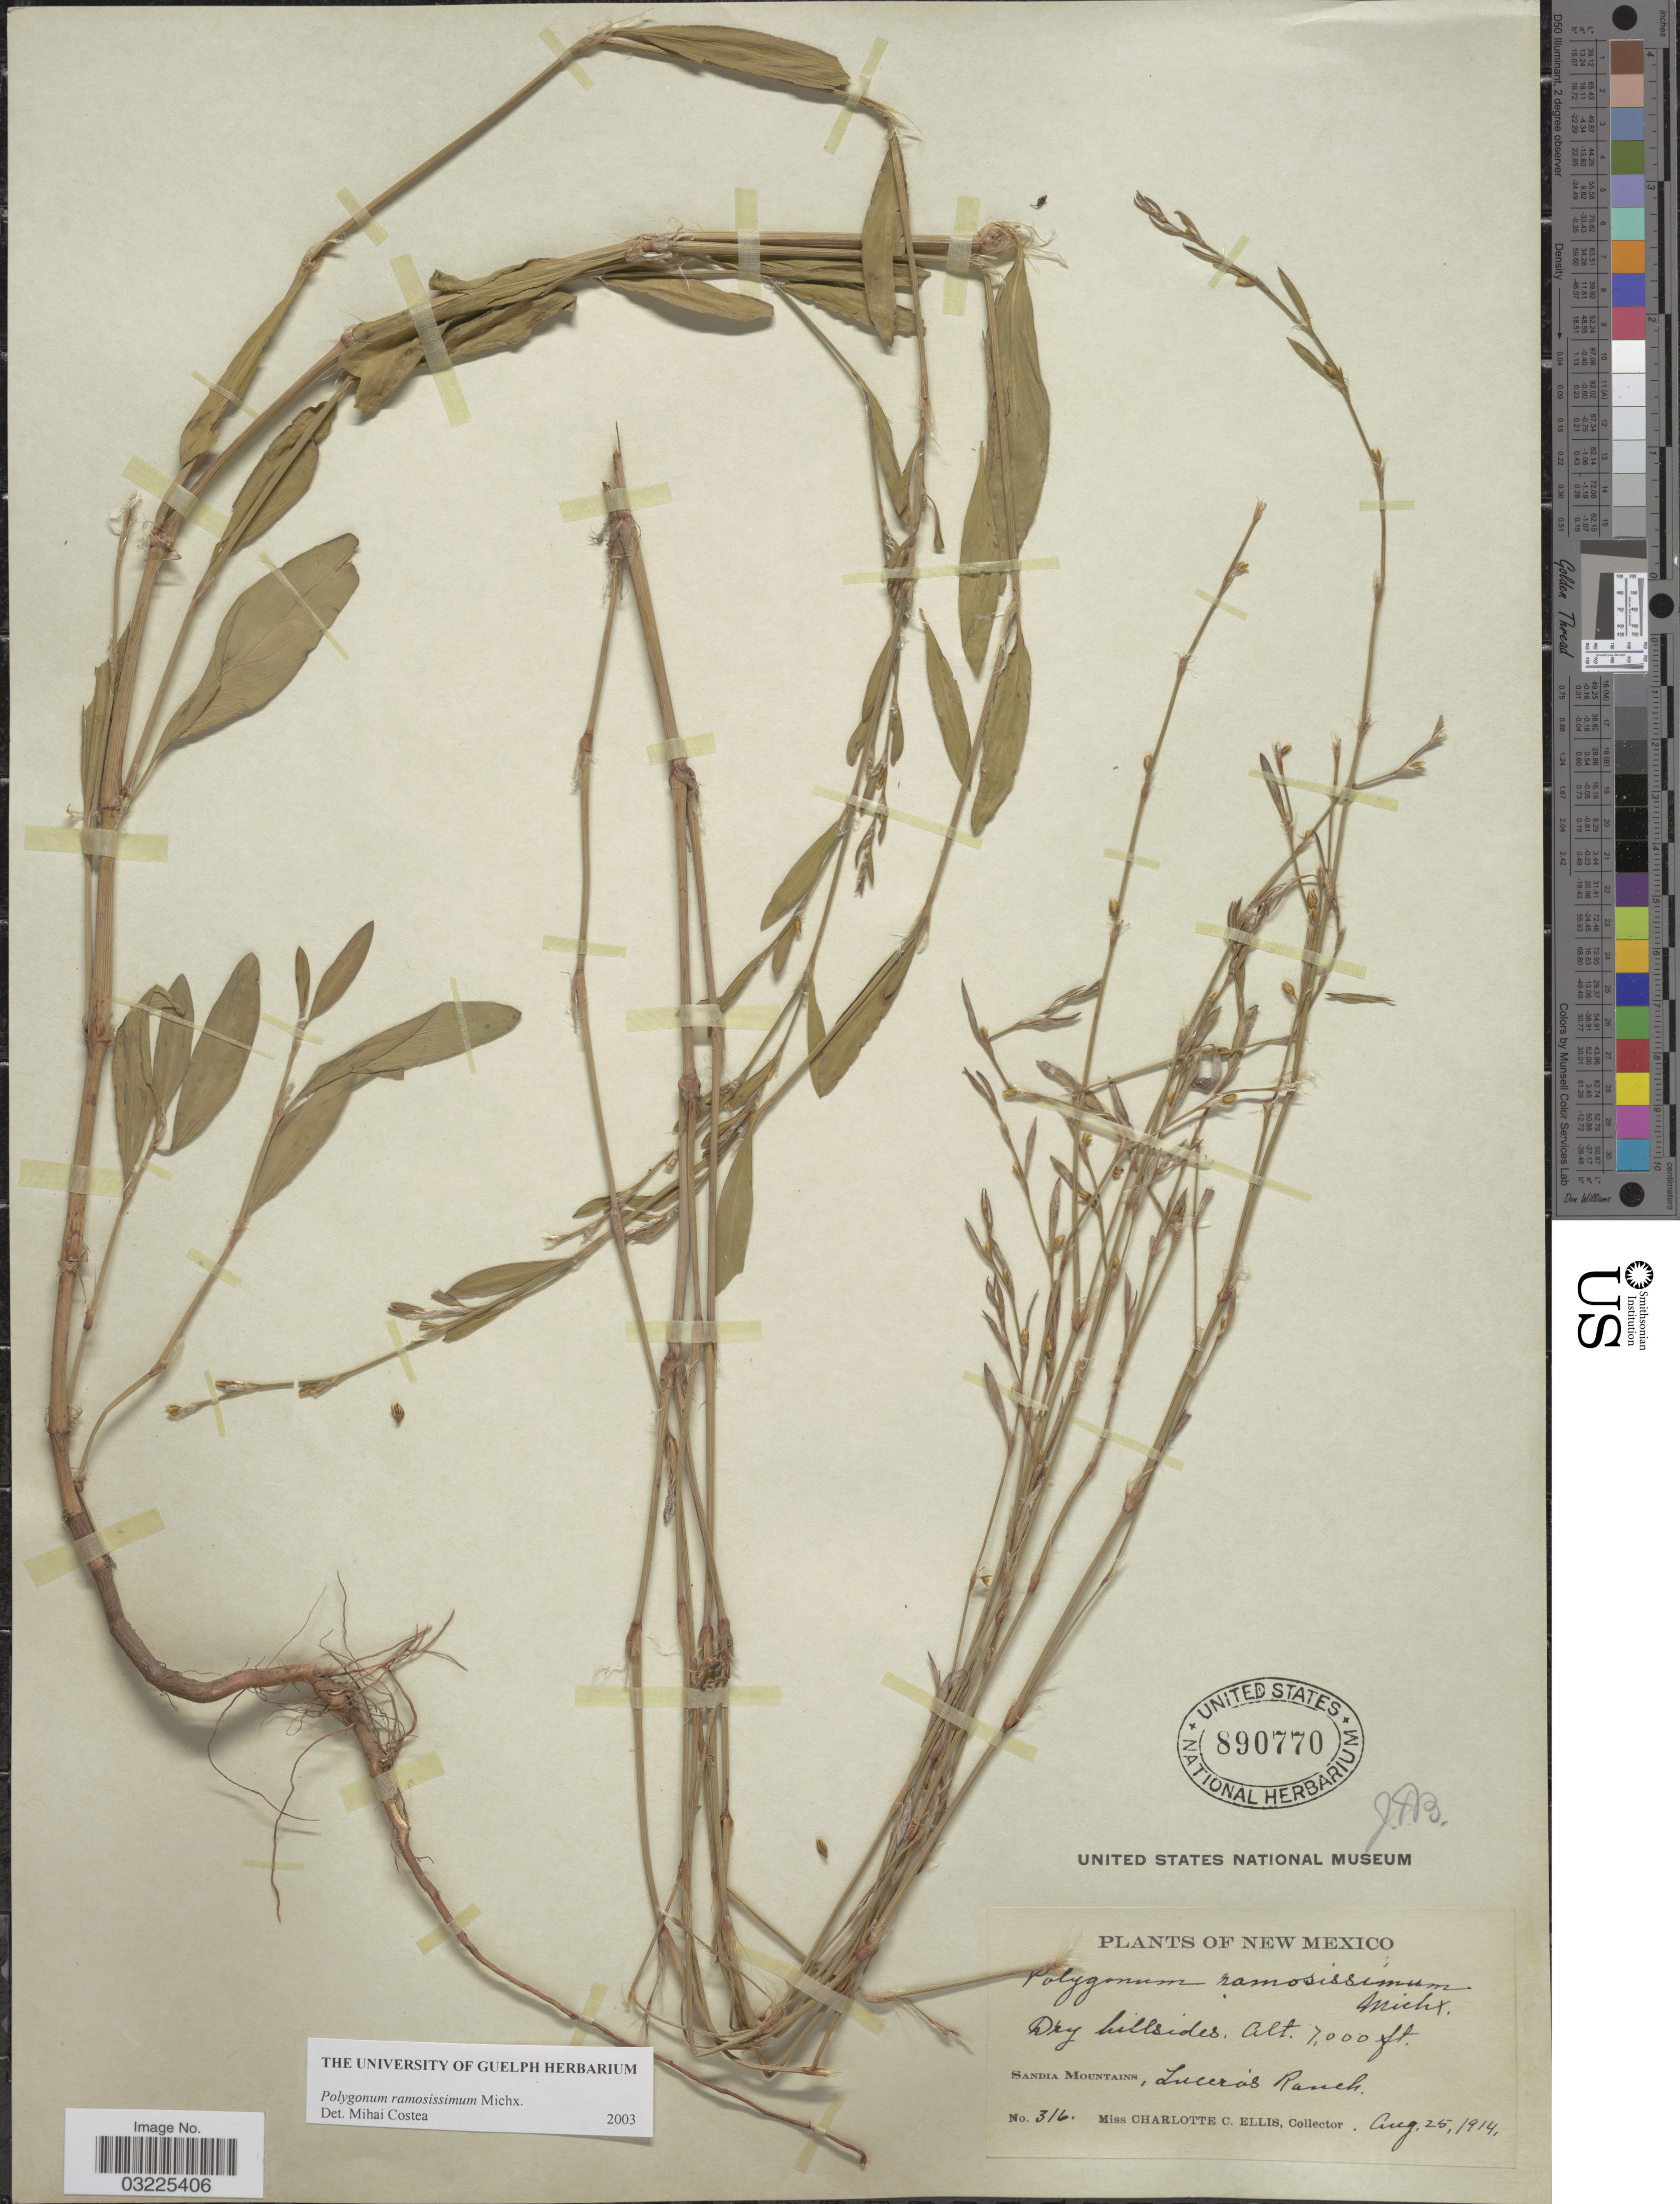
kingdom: Plantae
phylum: Tracheophyta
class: Magnoliopsida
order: Caryophyllales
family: Polygonaceae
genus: Polygonum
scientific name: Polygonum ramosissimum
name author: Michx.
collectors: C. C. Ellis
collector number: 316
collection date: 1914-08-25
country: United States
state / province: New Mexico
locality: Sandia Mountains, Lucera's Ranch.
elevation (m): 2134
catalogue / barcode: US 890770